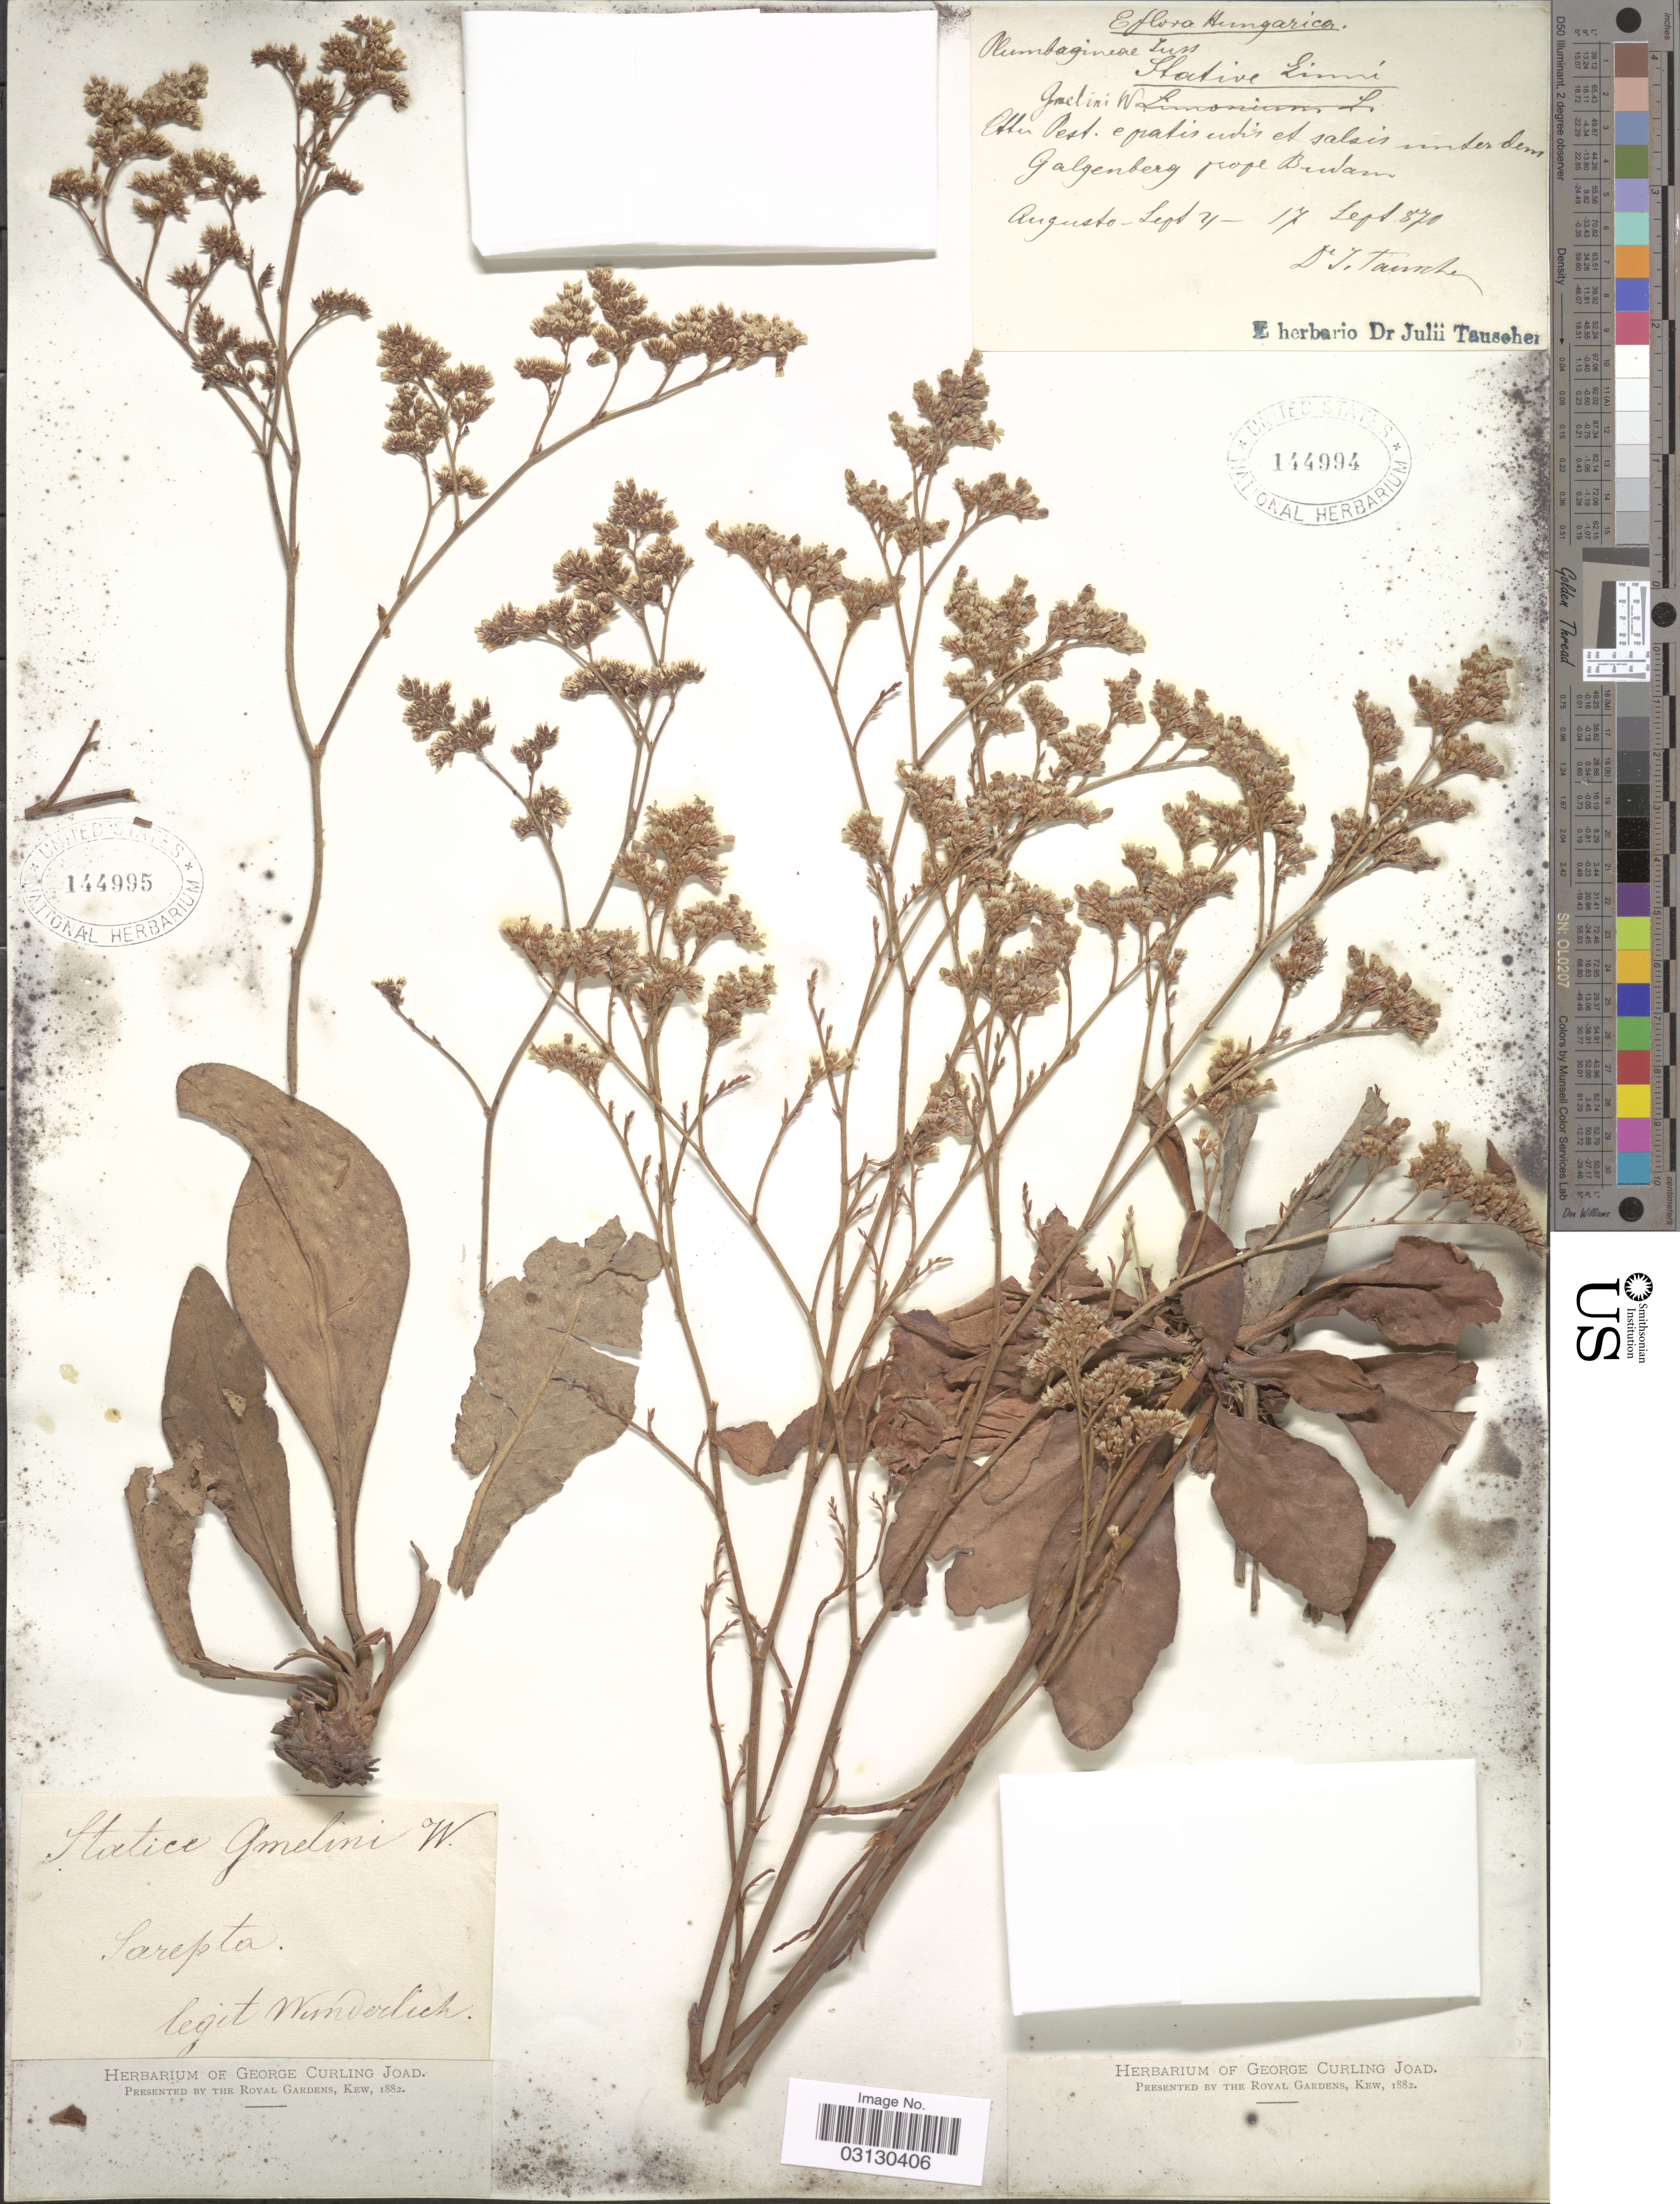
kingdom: Plantae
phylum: Tracheophyta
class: Magnoliopsida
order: Caryophyllales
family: Plumbaginaceae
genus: Limonium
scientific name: Limonium gmelinii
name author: (Willd.) Kuntze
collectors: J. Tauscher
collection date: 1870-09-04/1870-09-17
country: Hungary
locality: Hungarica. Alter Pest. e pratis utis et salsis unter dem Galgenberg prope Budam. [interpreted]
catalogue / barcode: US 144994-2